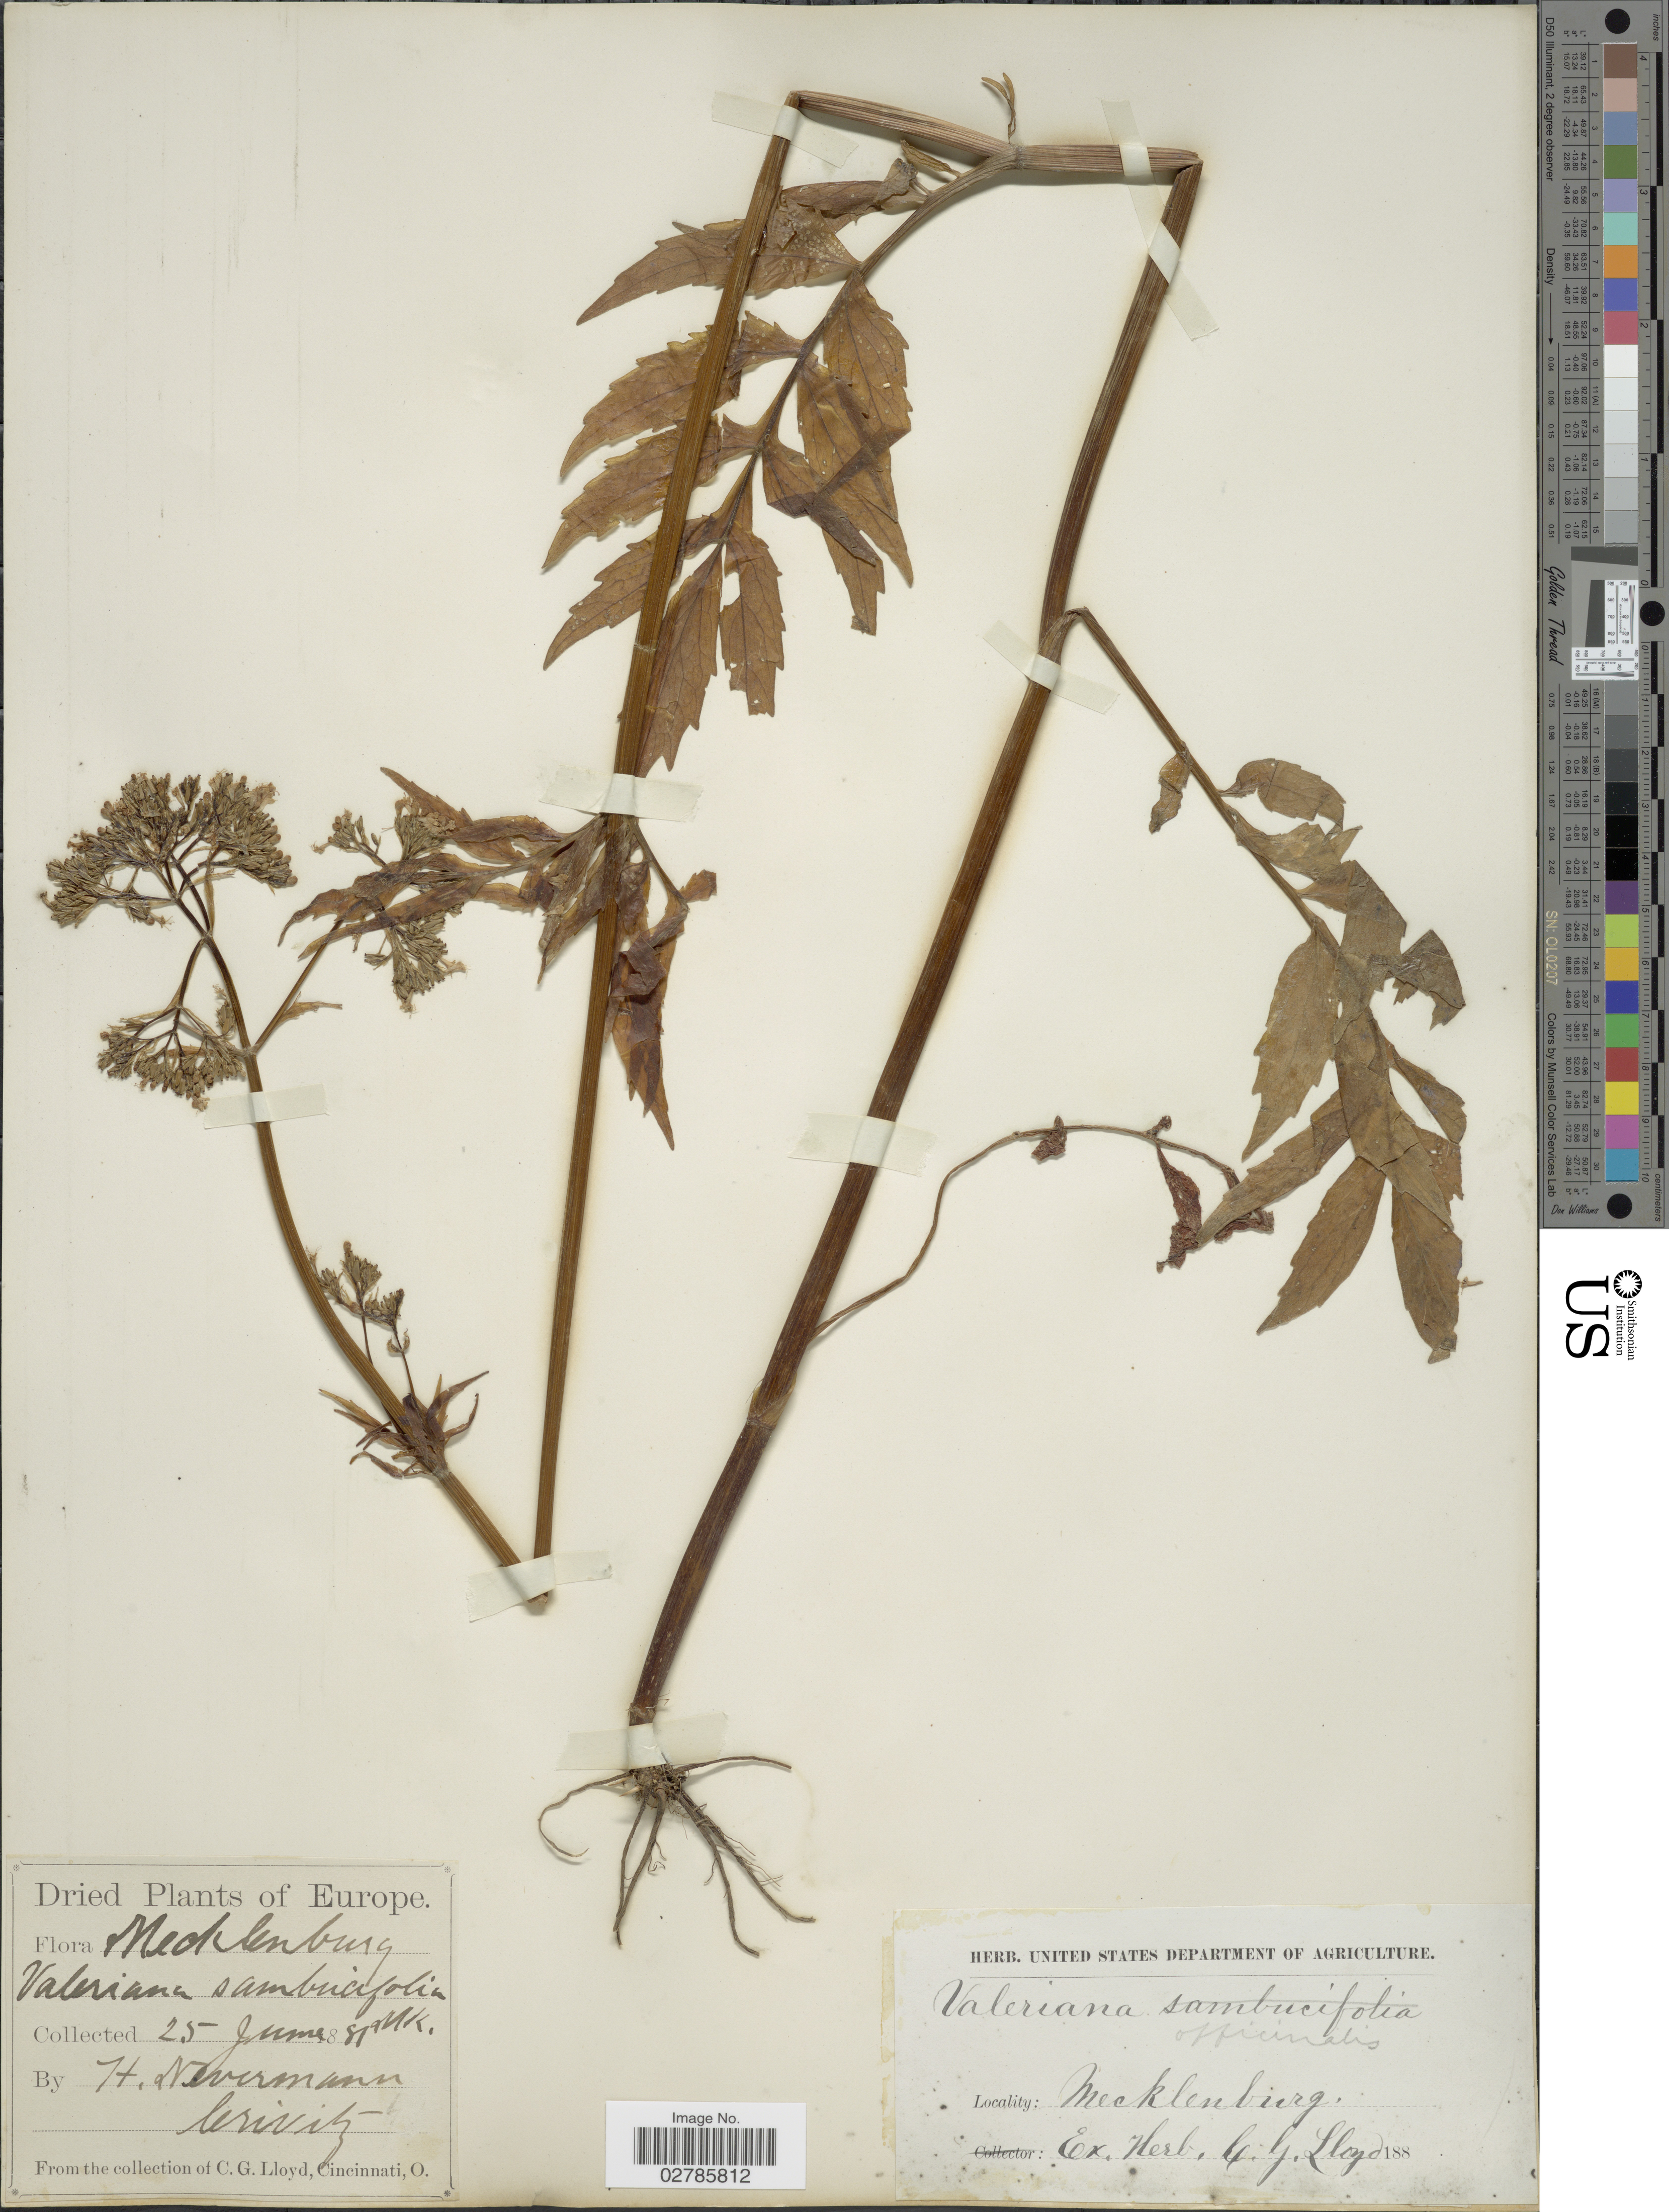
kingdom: Plantae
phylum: Tracheophyta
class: Magnoliopsida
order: Dipsacales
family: Caprifoliaceae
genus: Valeriana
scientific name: Valeriana officinalis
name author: L.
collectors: H. Nevermann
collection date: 1881-06-25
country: Germany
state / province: Mecklenburg-Vorpommern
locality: Mecklenburg.